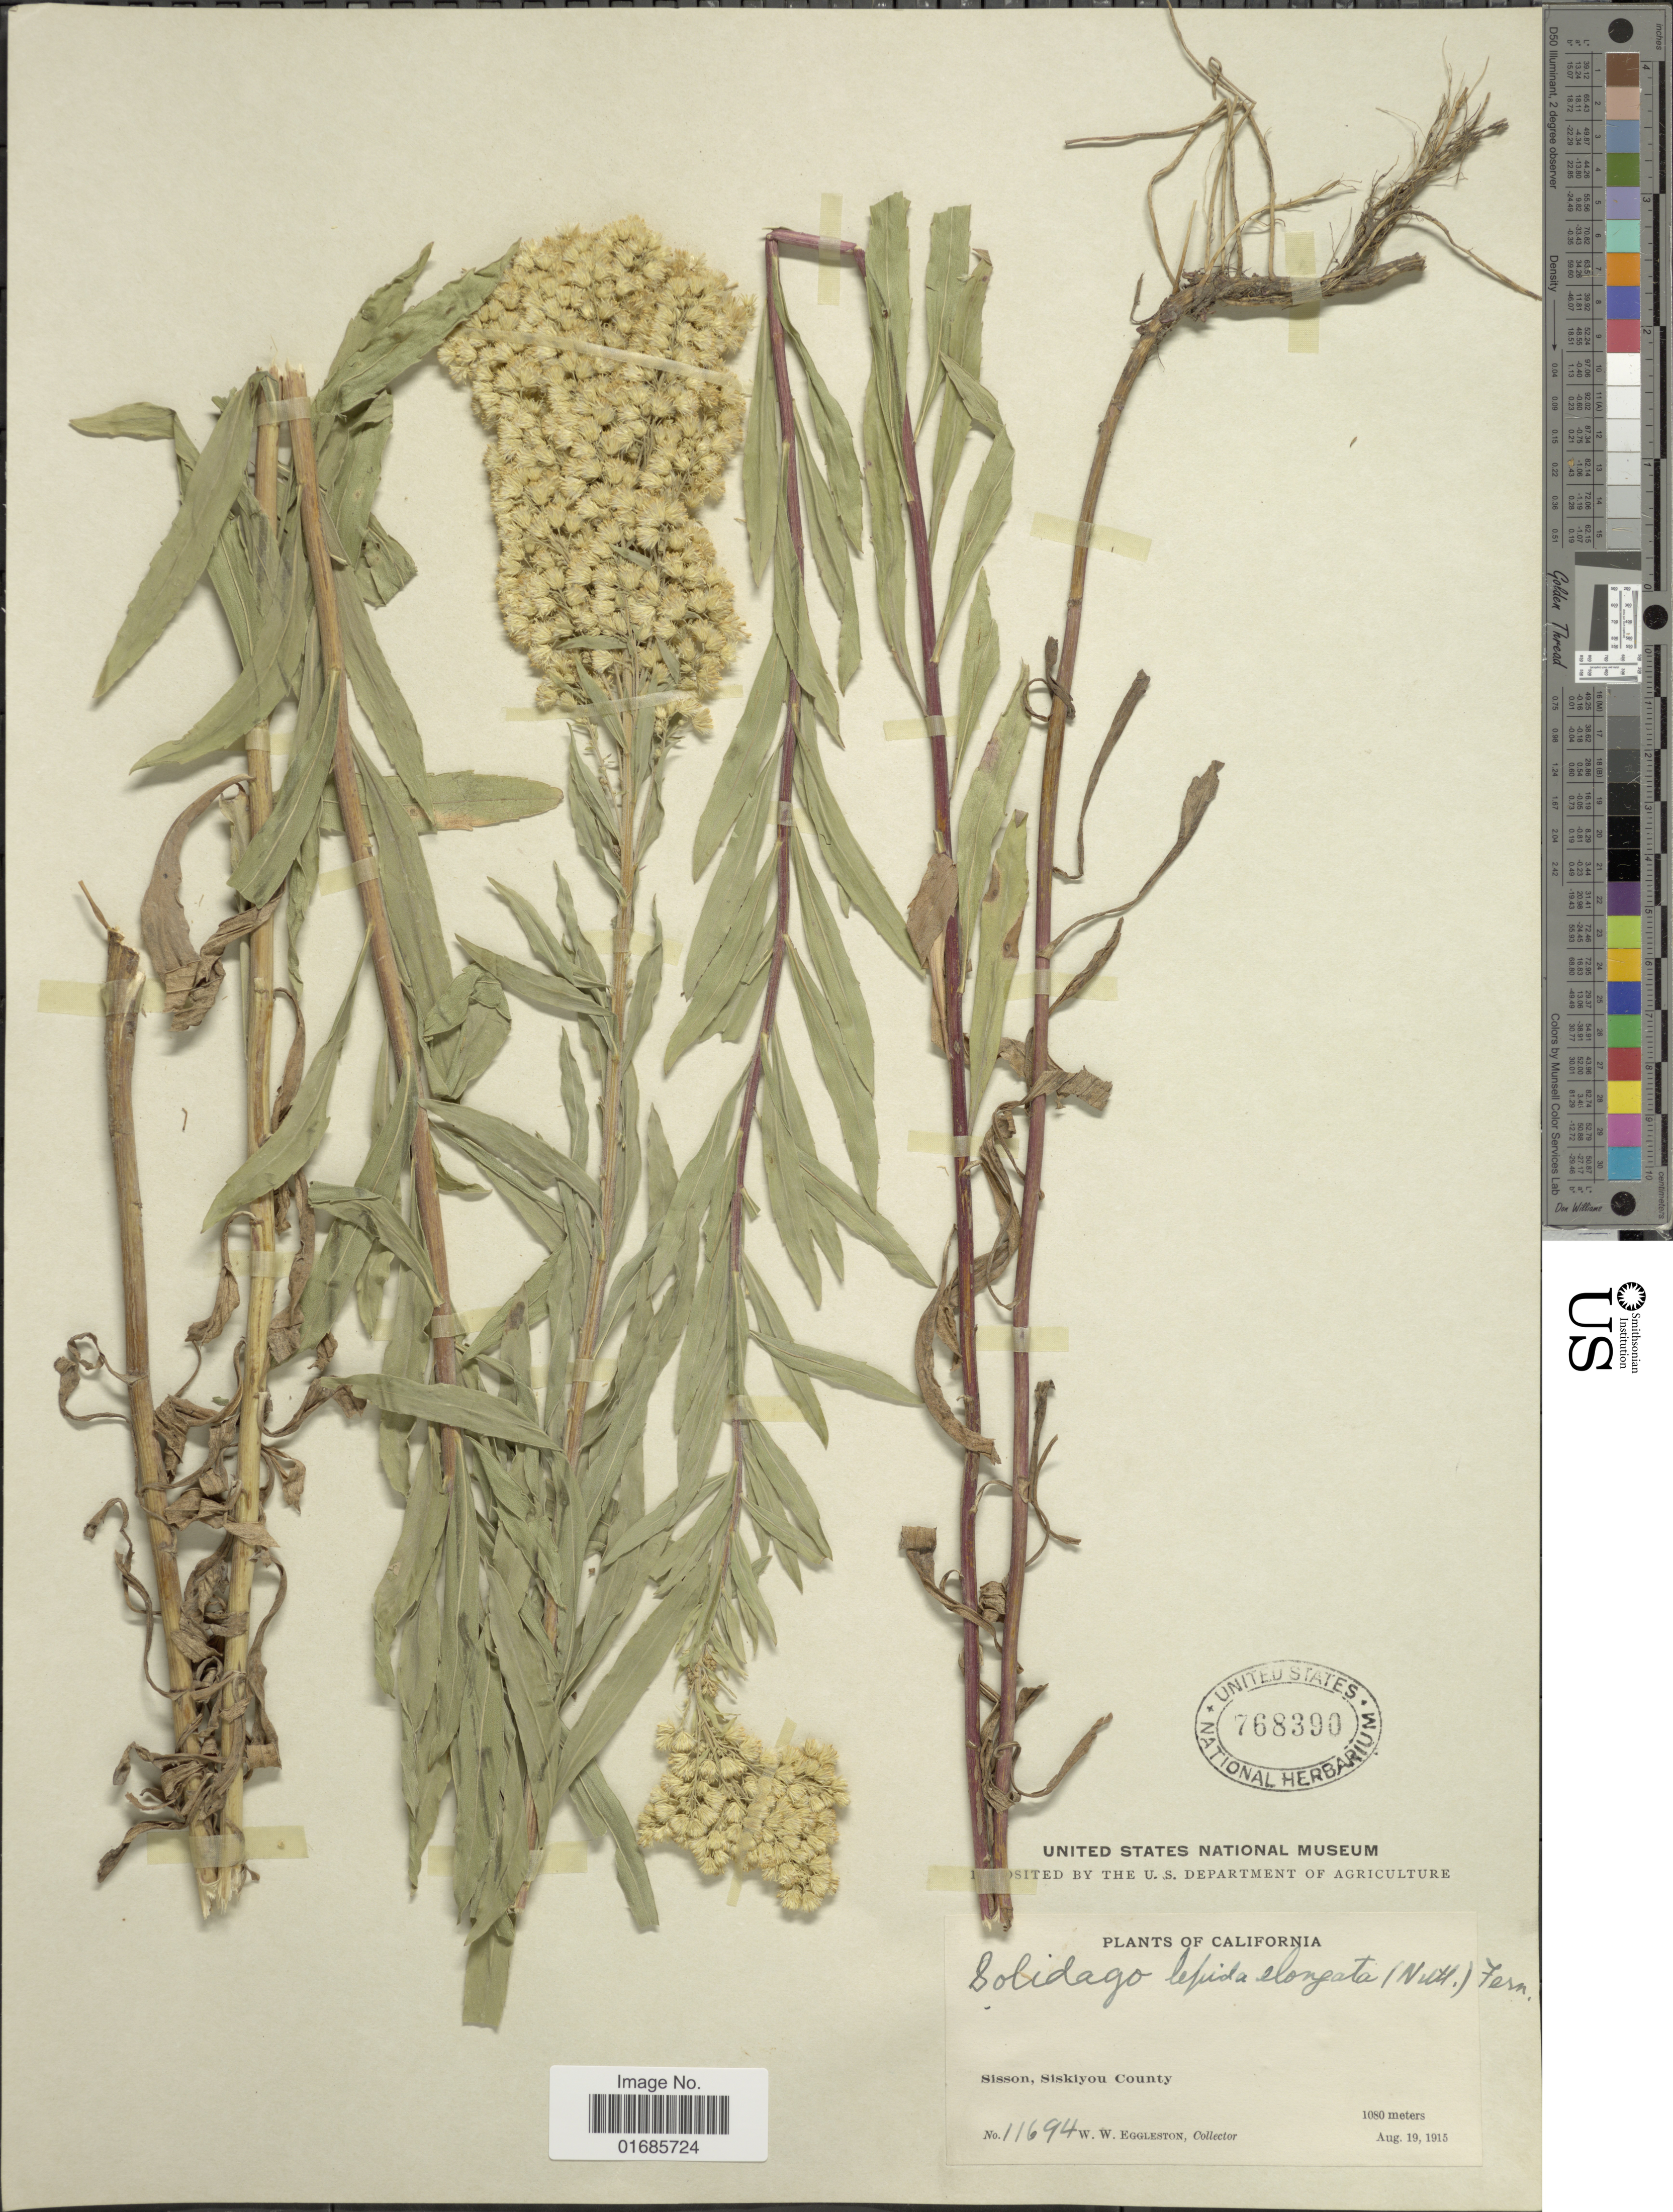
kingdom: Plantae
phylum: Tracheophyta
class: Magnoliopsida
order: Asterales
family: Asteraceae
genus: Solidago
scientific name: Solidago canadensis var. salebrosa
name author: (Piper) M.E. Jones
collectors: W. W. Eggleston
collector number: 11694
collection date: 1915-08-19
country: United States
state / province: California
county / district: Siskiyou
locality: Sisson, Siskiyou County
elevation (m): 1080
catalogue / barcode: US 768390